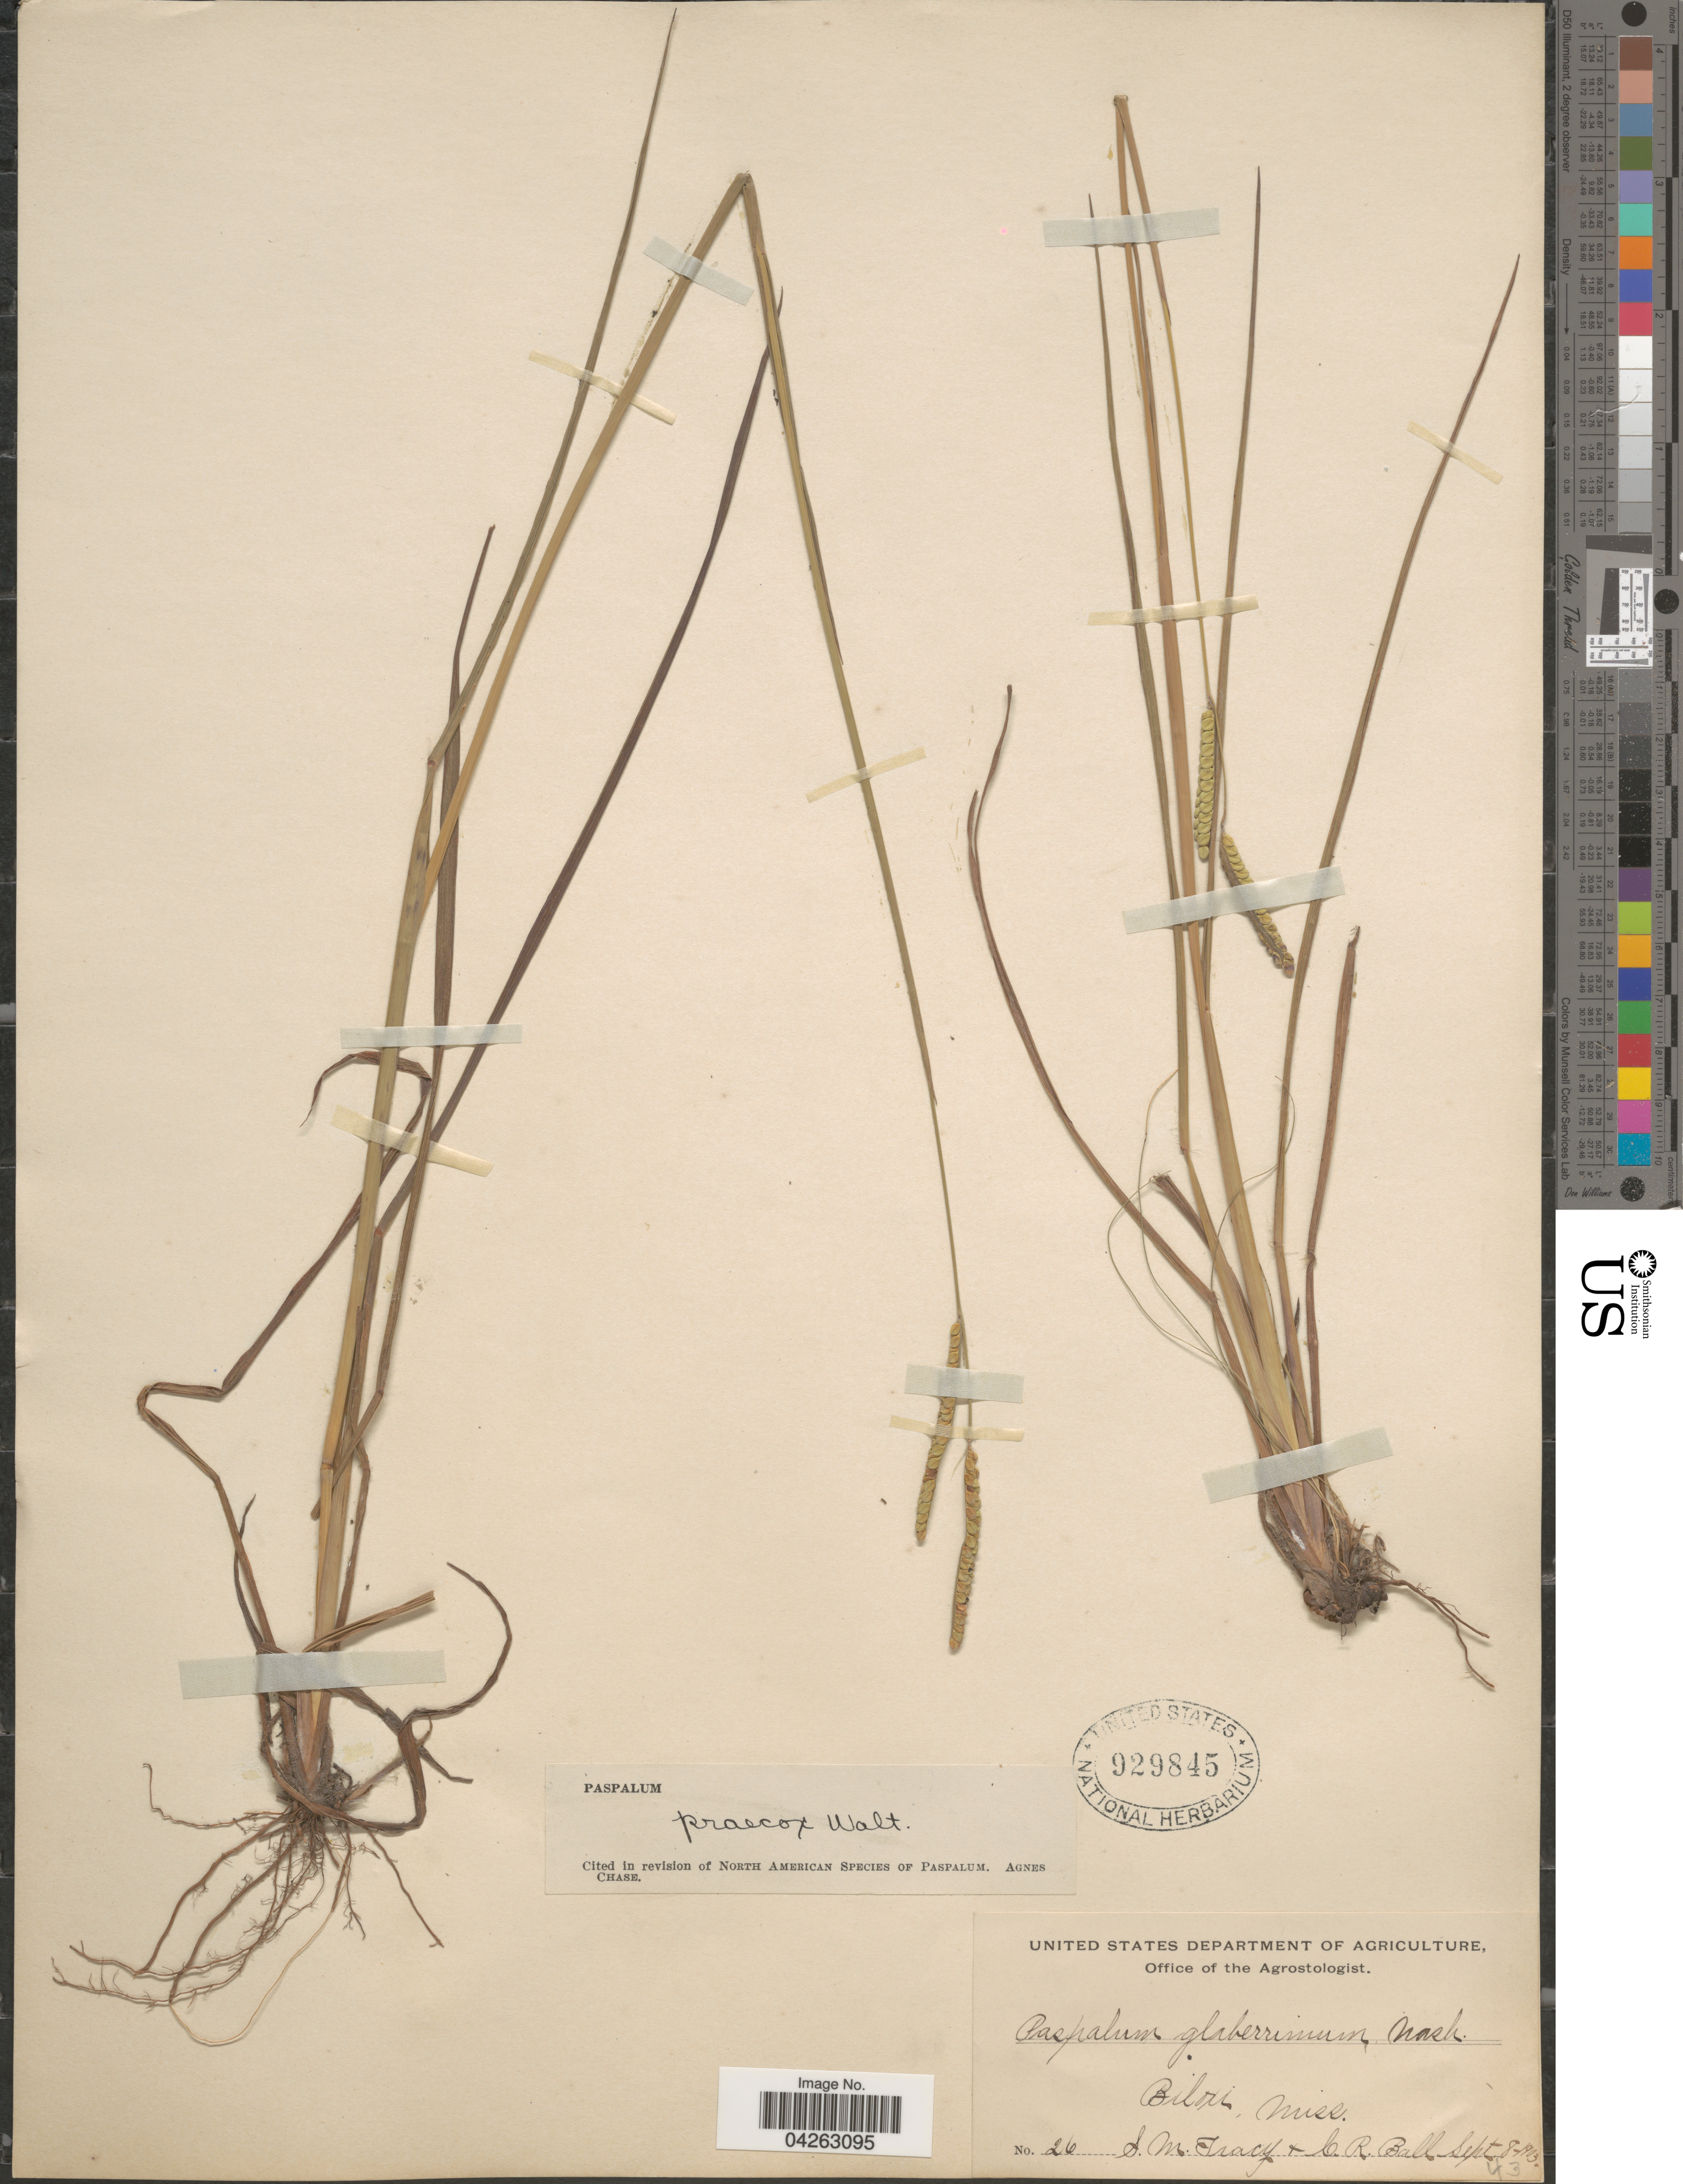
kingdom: Plantae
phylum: Tracheophyta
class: Liliopsida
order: Poales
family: Poaceae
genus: Paspalum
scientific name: Paspalum praecox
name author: Walter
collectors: S. M. Tracy & C. R. Ball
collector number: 26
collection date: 1903-09-08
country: United States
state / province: Mississippi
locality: Biloxi.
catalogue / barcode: US 929845